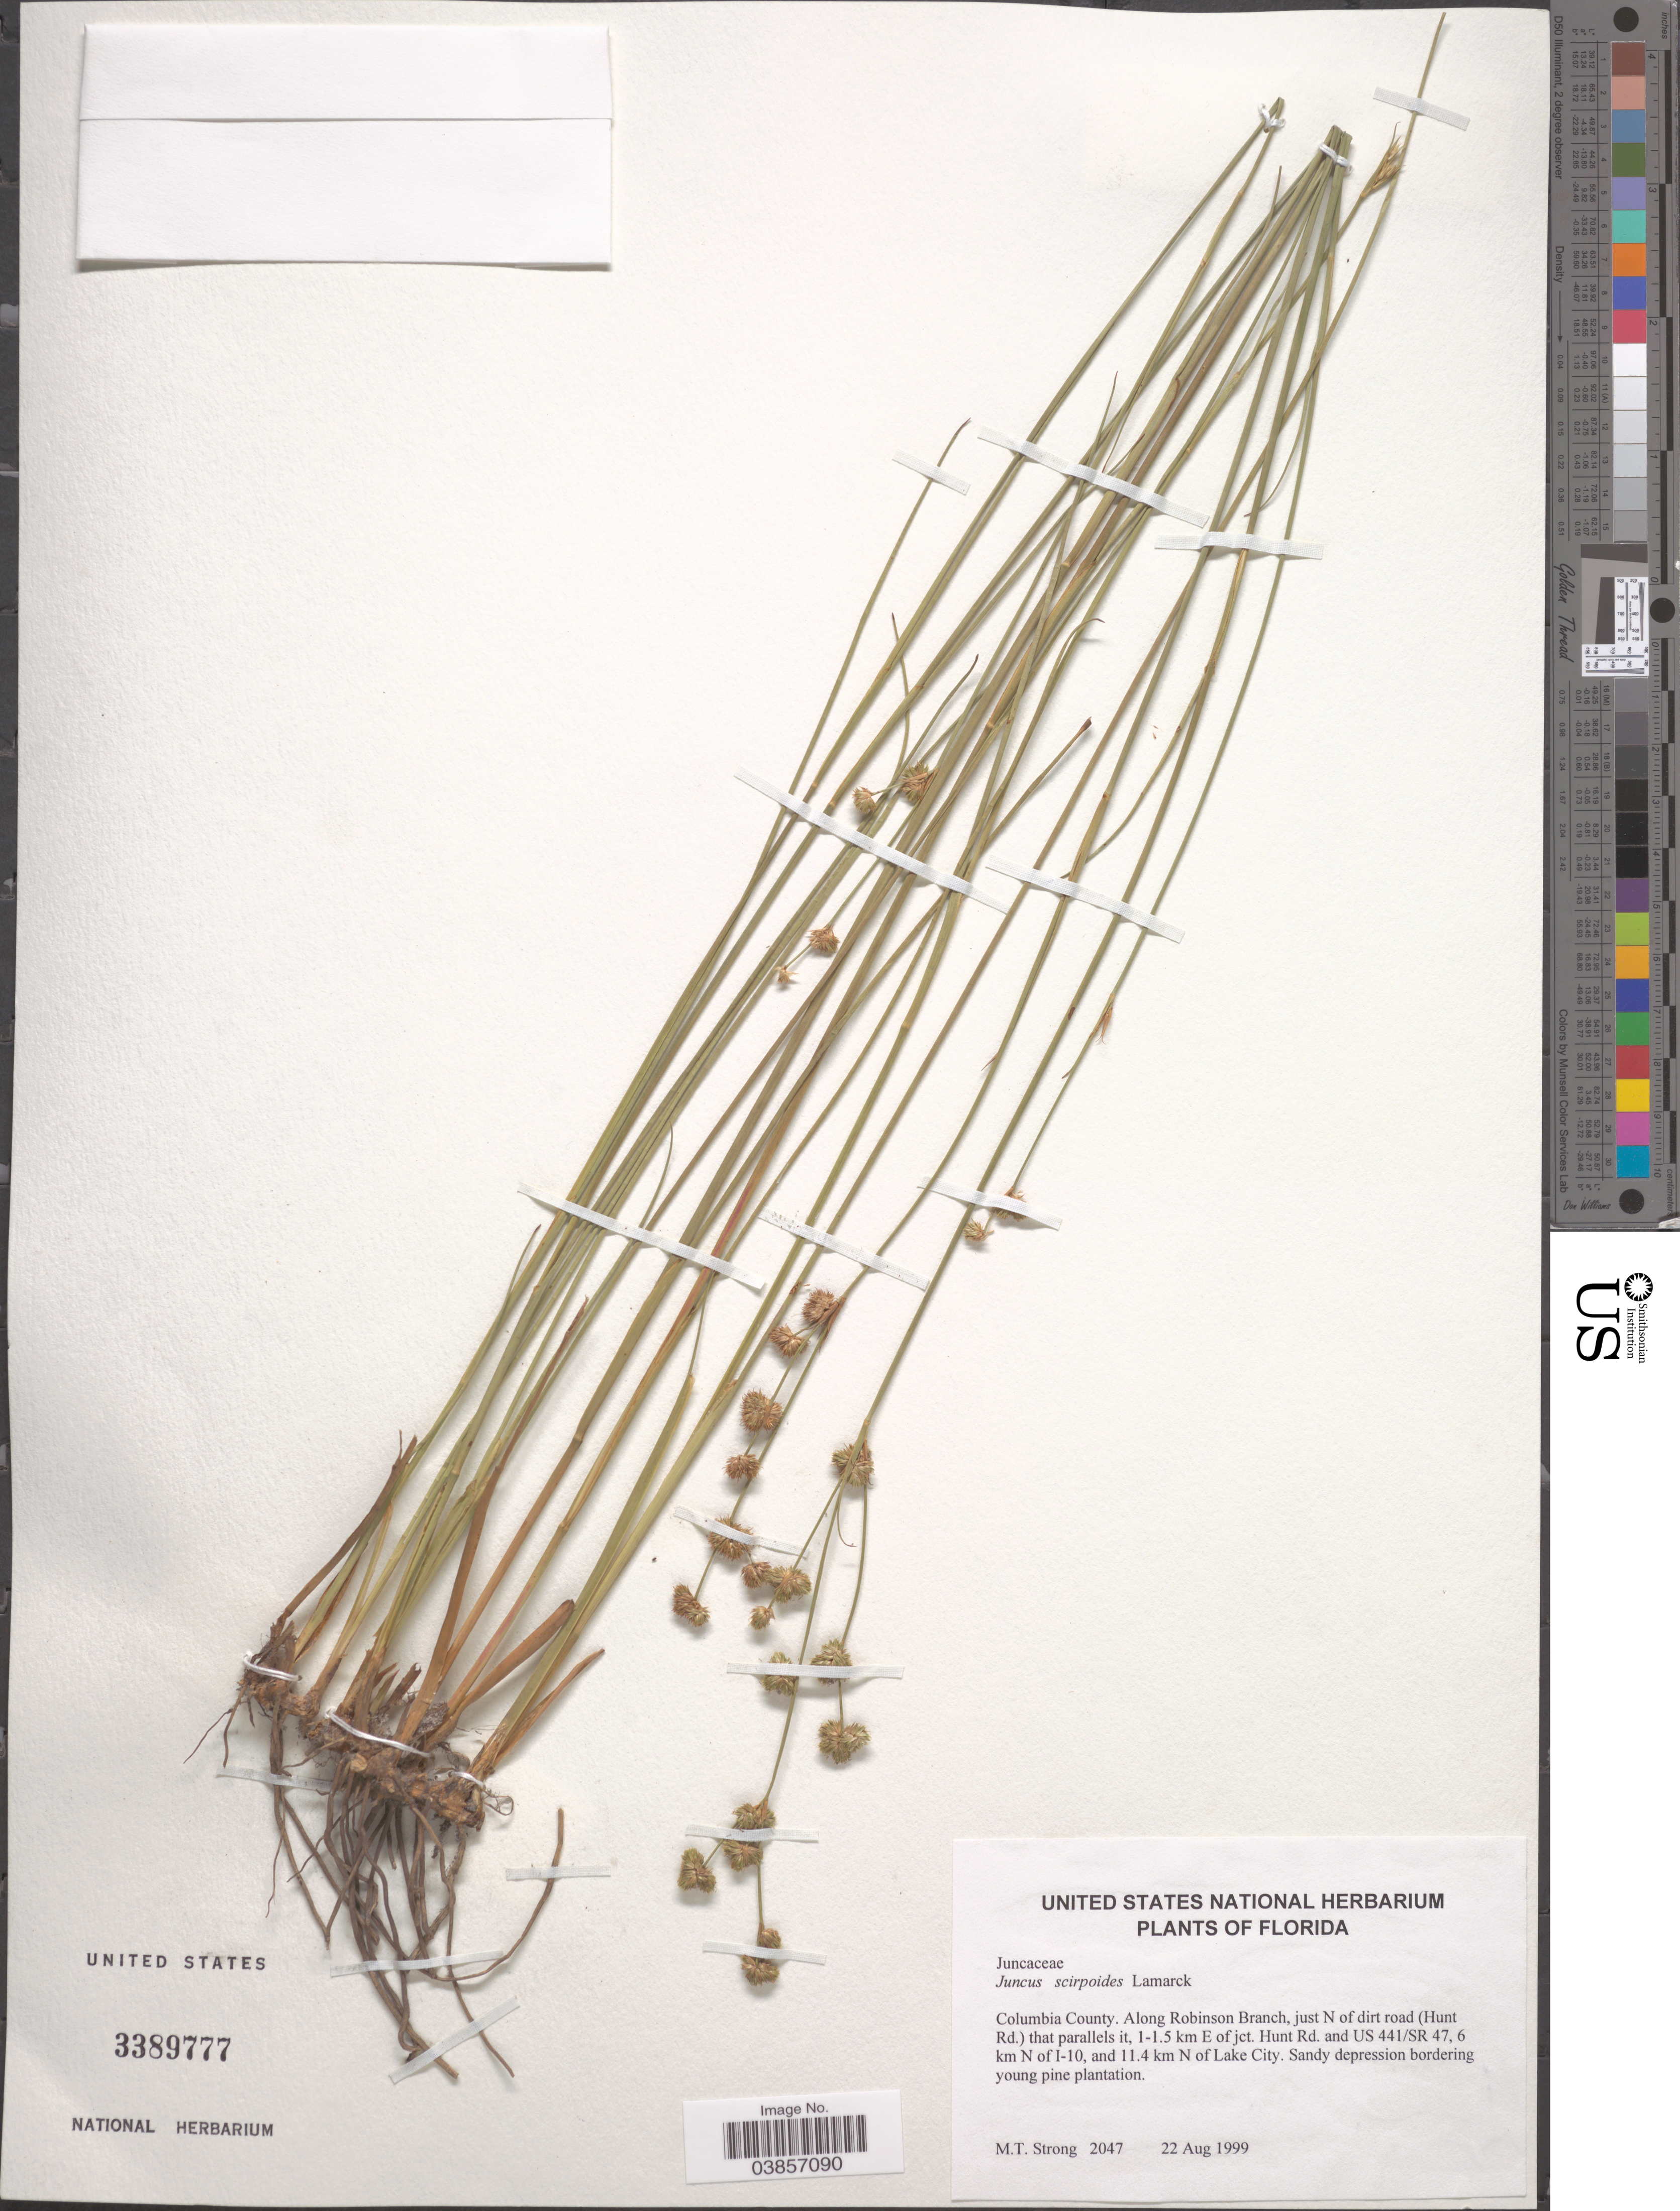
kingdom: Plantae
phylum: Tracheophyta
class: Liliopsida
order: Poales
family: Juncaceae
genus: Juncus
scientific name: Juncus scirpoides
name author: Lam.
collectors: M. T. Strong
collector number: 2047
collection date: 1999-08-22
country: United States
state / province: Florida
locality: Columbia County. Along Robinson Branch, just N of dirt road (Hunt Rd.) that parallels it, 1-1.5 km E of jct. Hunt Rd. and US 441/SR 47,6 km N of 1-10, and 11.4 km N of Lake City.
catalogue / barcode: US 3389777